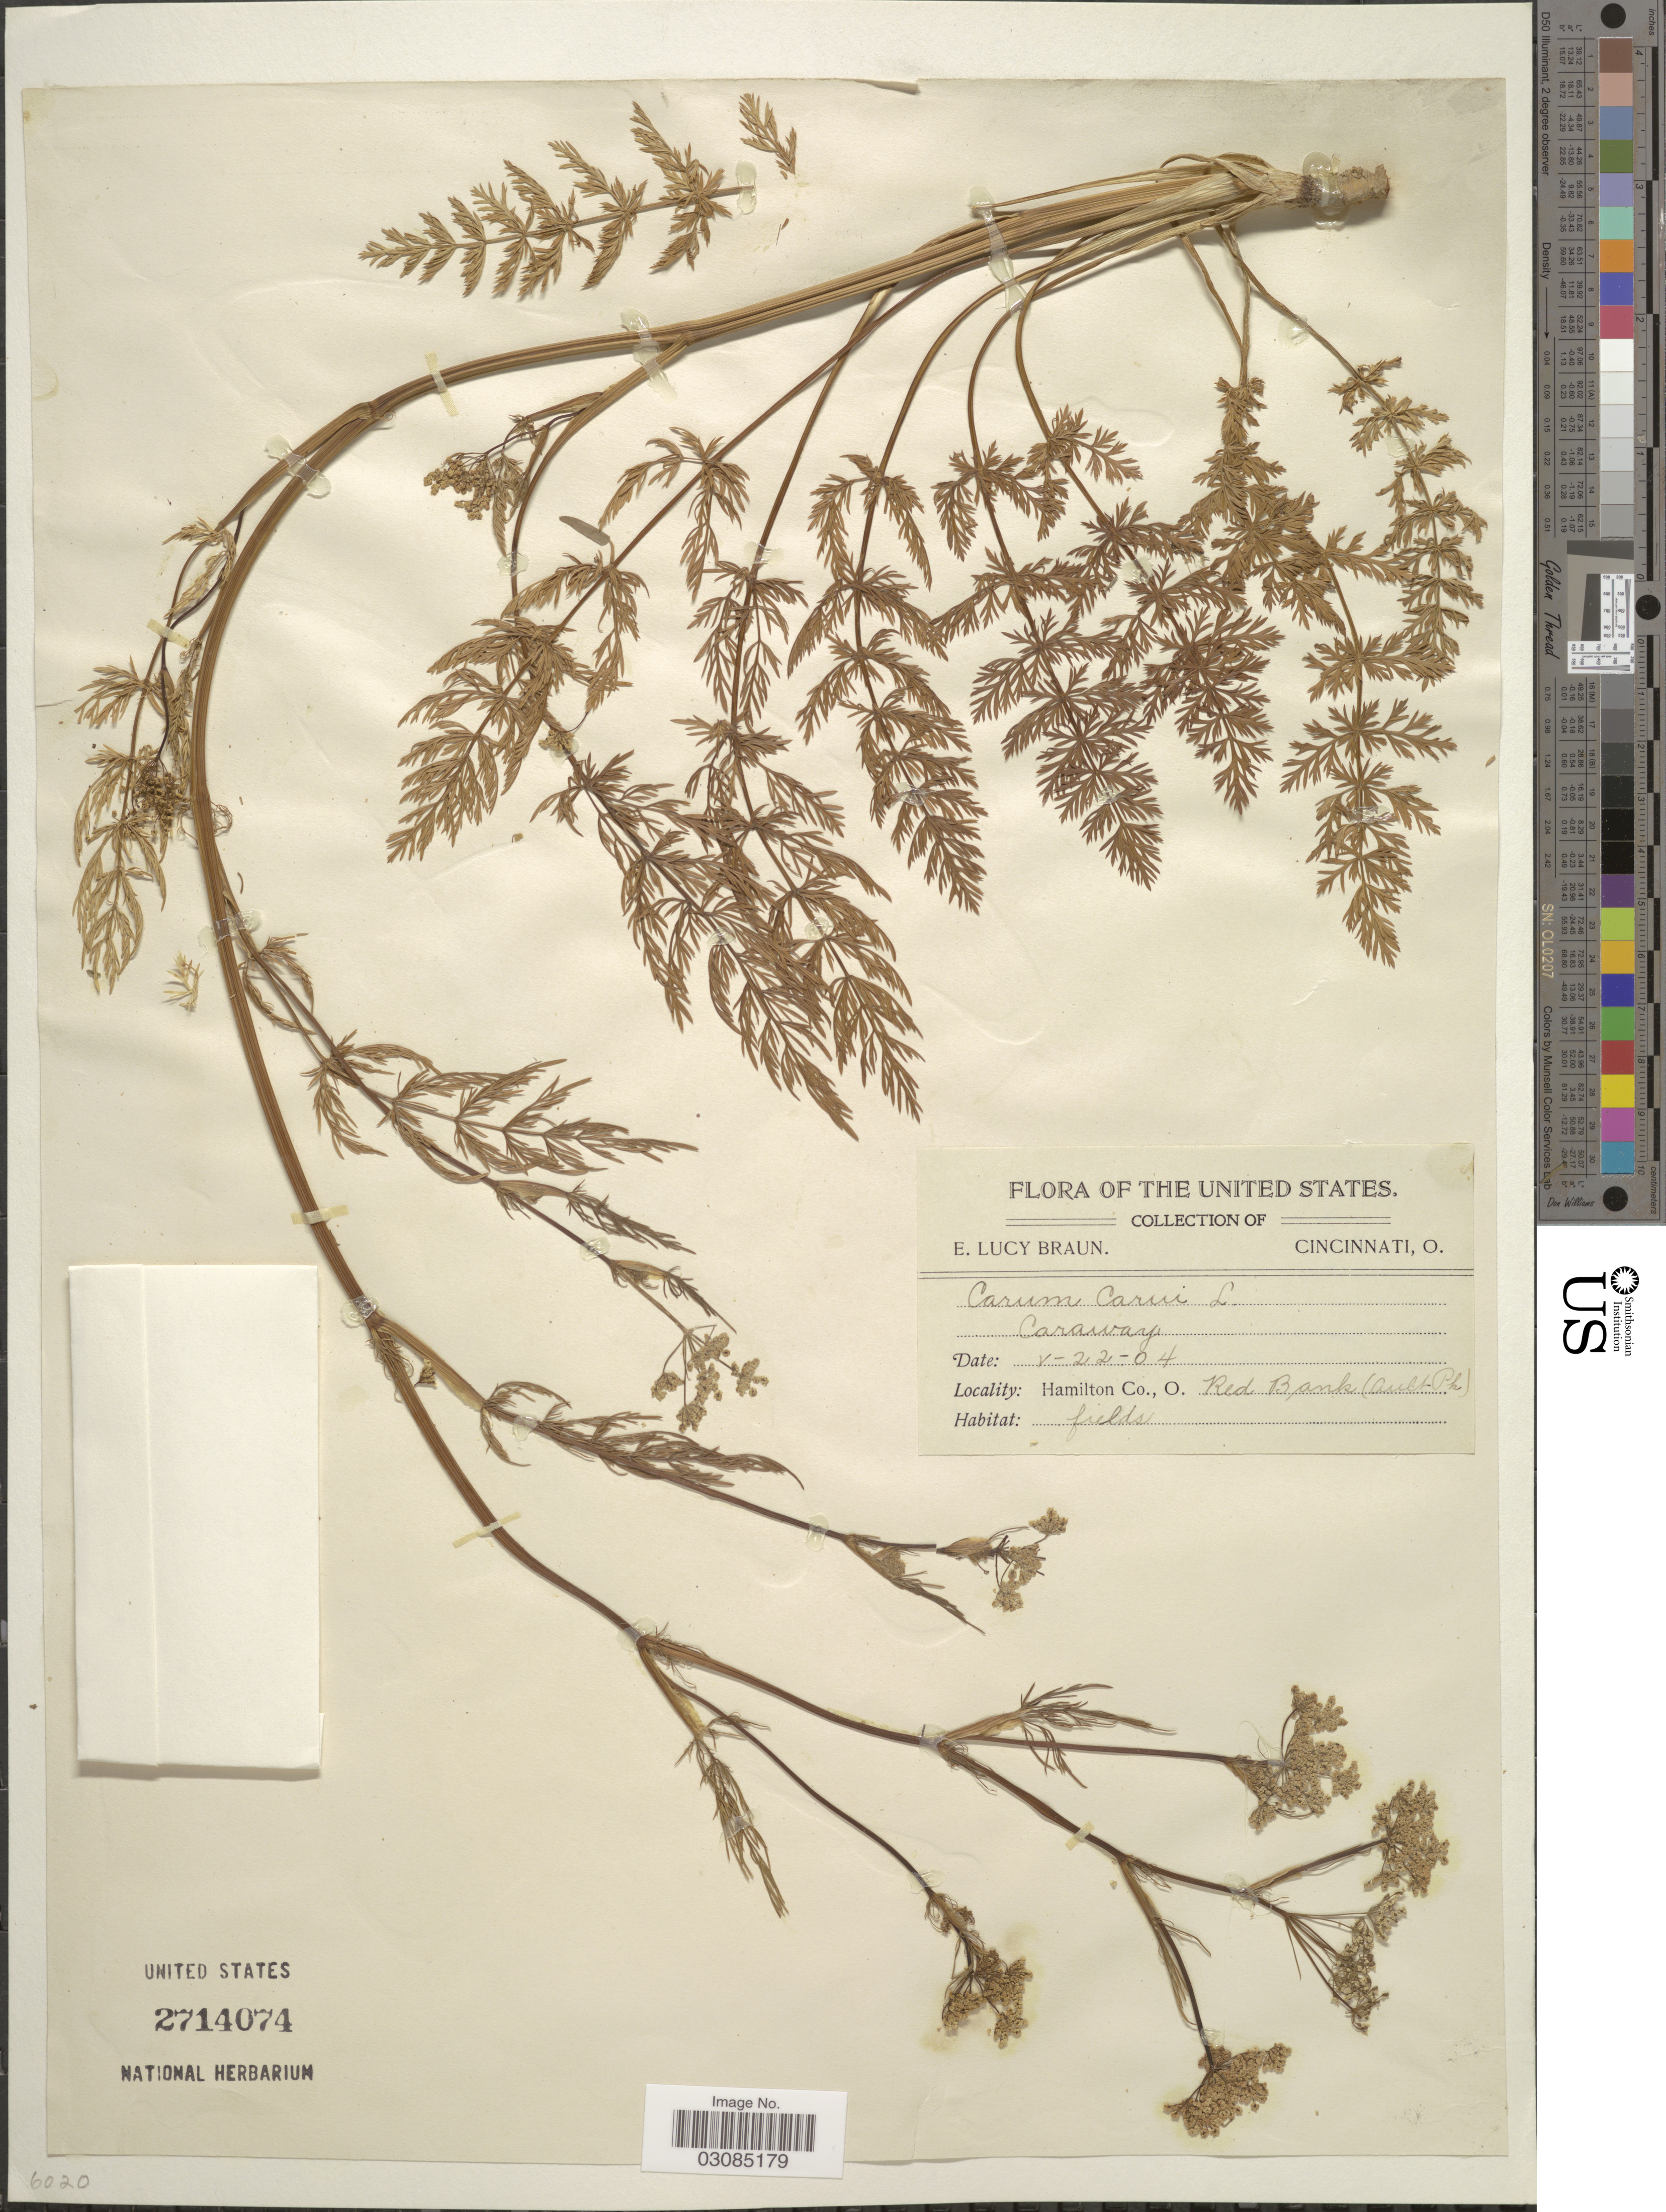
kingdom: Plantae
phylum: Tracheophyta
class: Magnoliopsida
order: Apiales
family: Apiaceae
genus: Carum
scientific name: Carum carvi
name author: L.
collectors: E. L. Braun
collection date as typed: Transcribed d/m/y: 22/5/4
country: United States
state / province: Ohio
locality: Hamilton Co., O. Red Bank (Cult - Pk).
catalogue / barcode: US 2714074